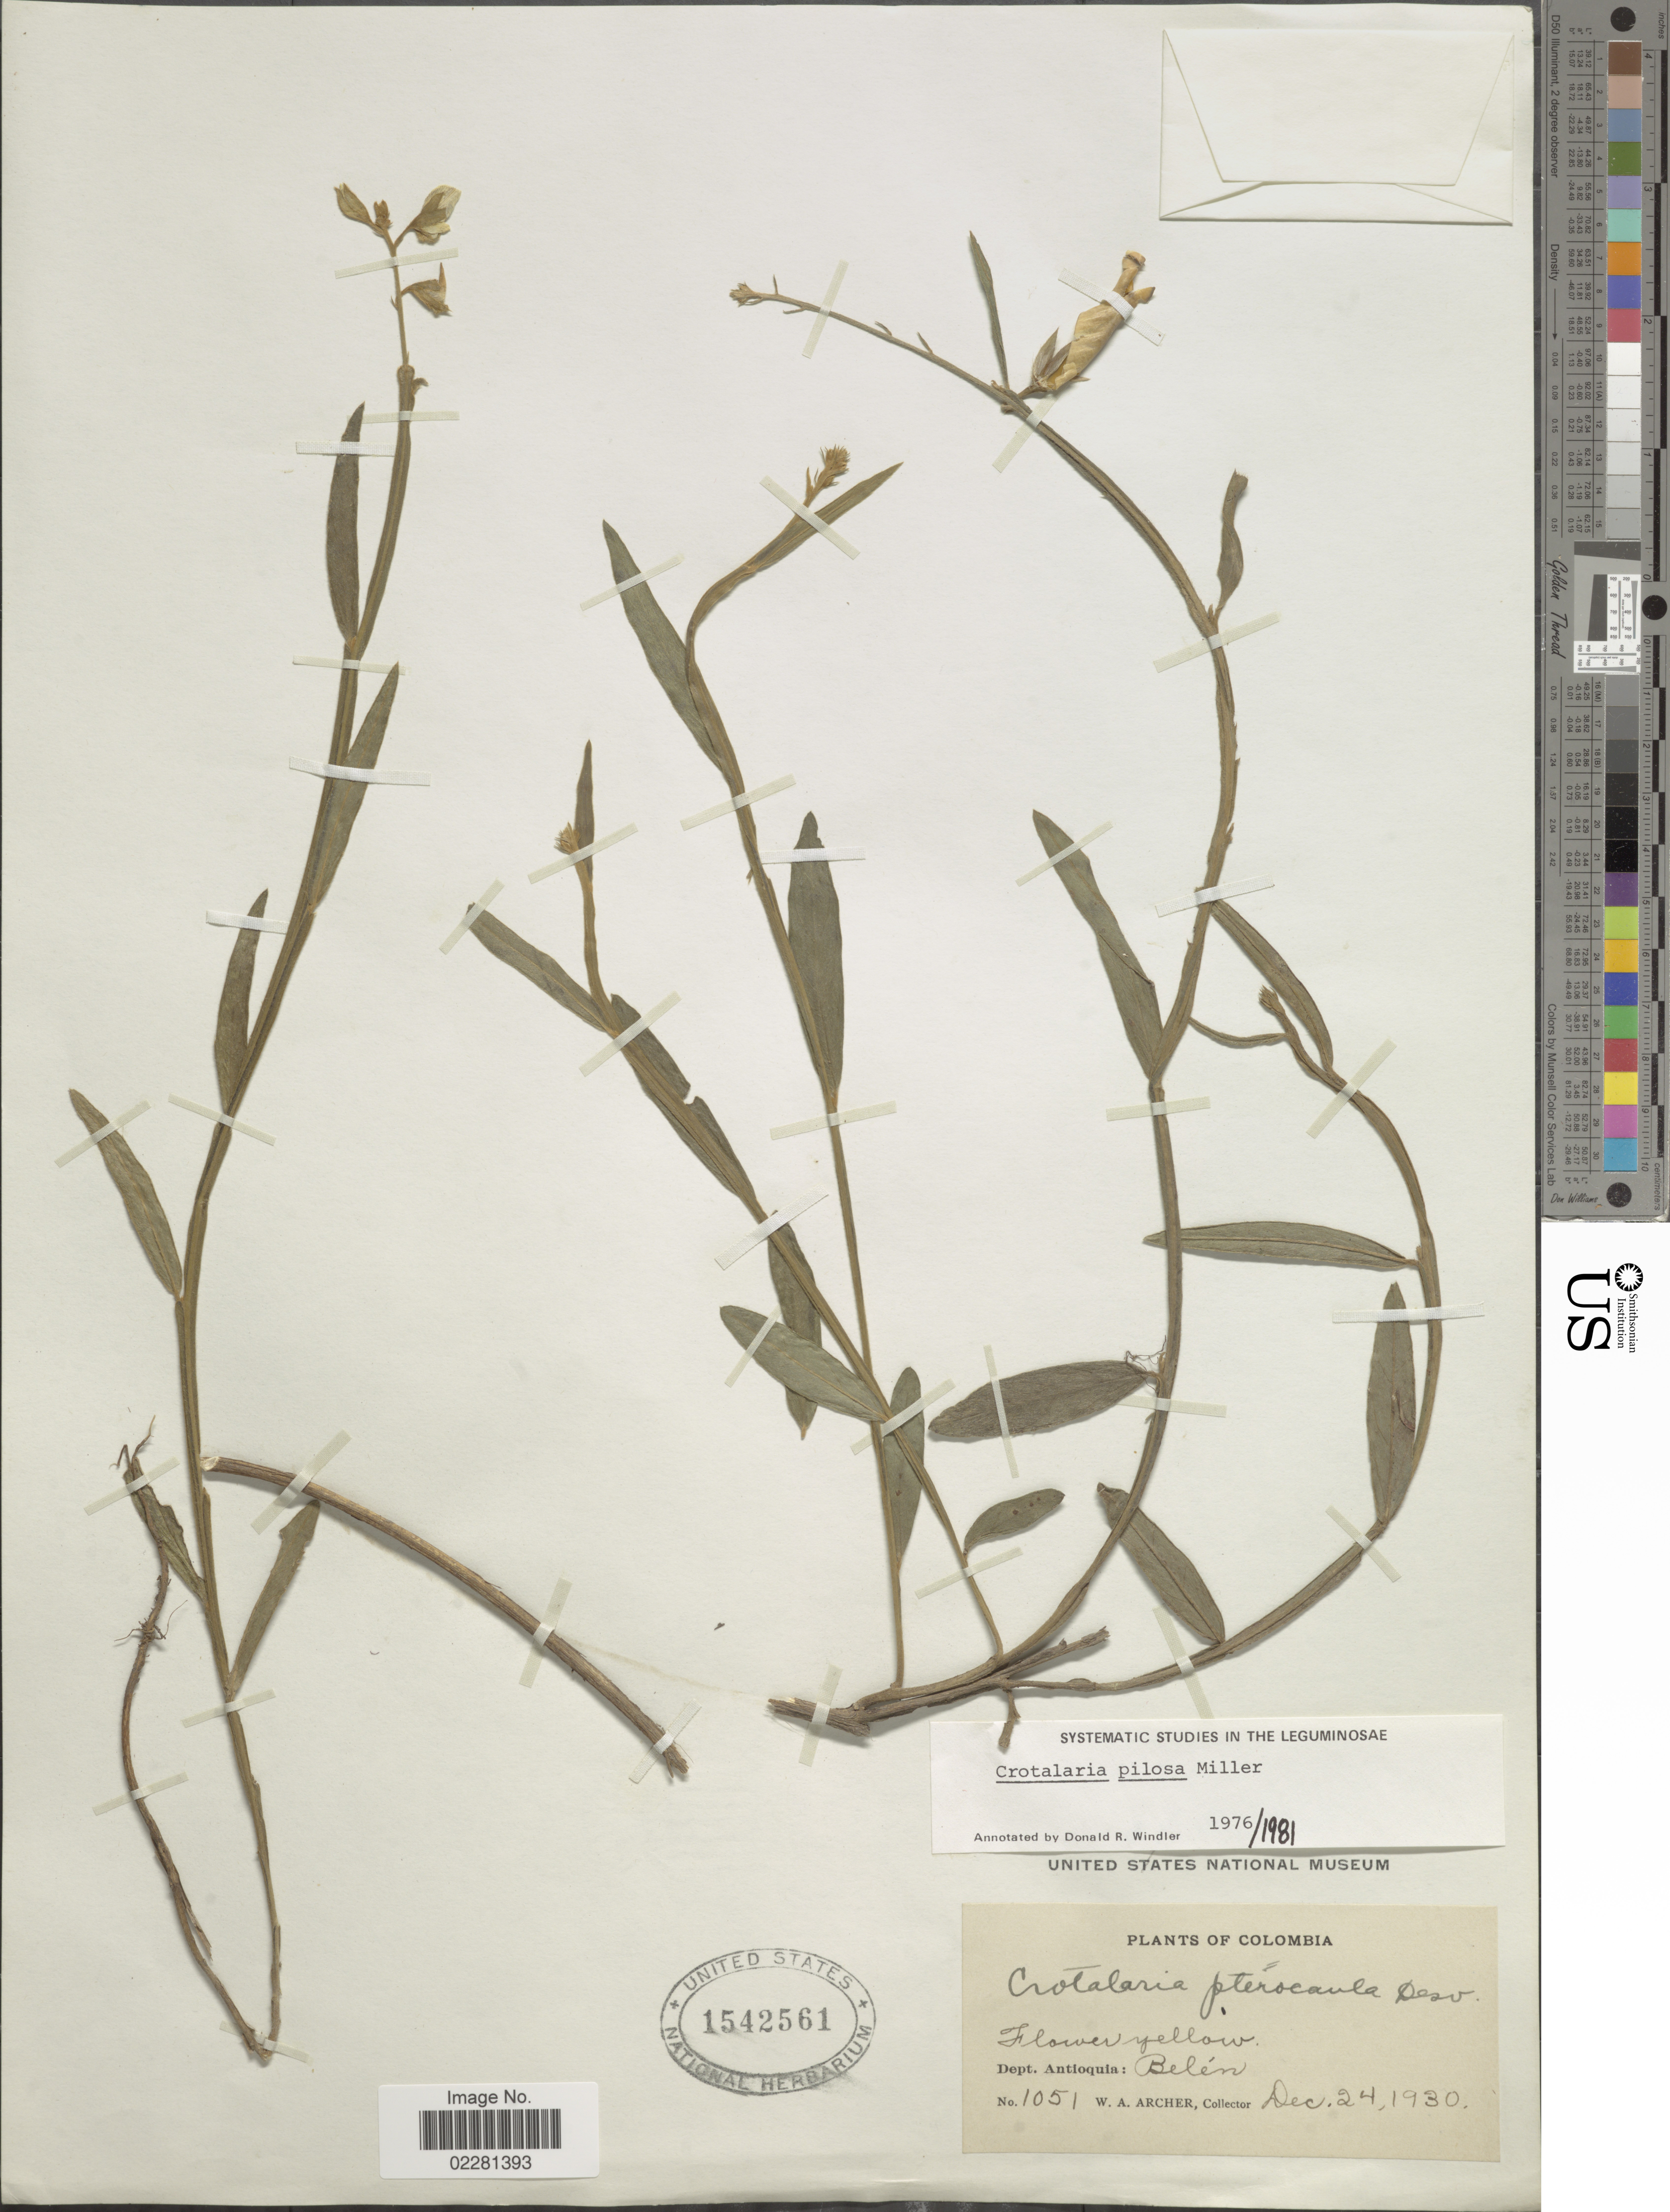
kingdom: Plantae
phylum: Tracheophyta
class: Magnoliopsida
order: Fabales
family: Fabaceae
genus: Crotalaria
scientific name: Crotalaria pilosa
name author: Mill.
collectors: W. A. Archer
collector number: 1051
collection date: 1930-12-24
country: Colombia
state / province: Antioquia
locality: Belen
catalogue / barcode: US 1542561